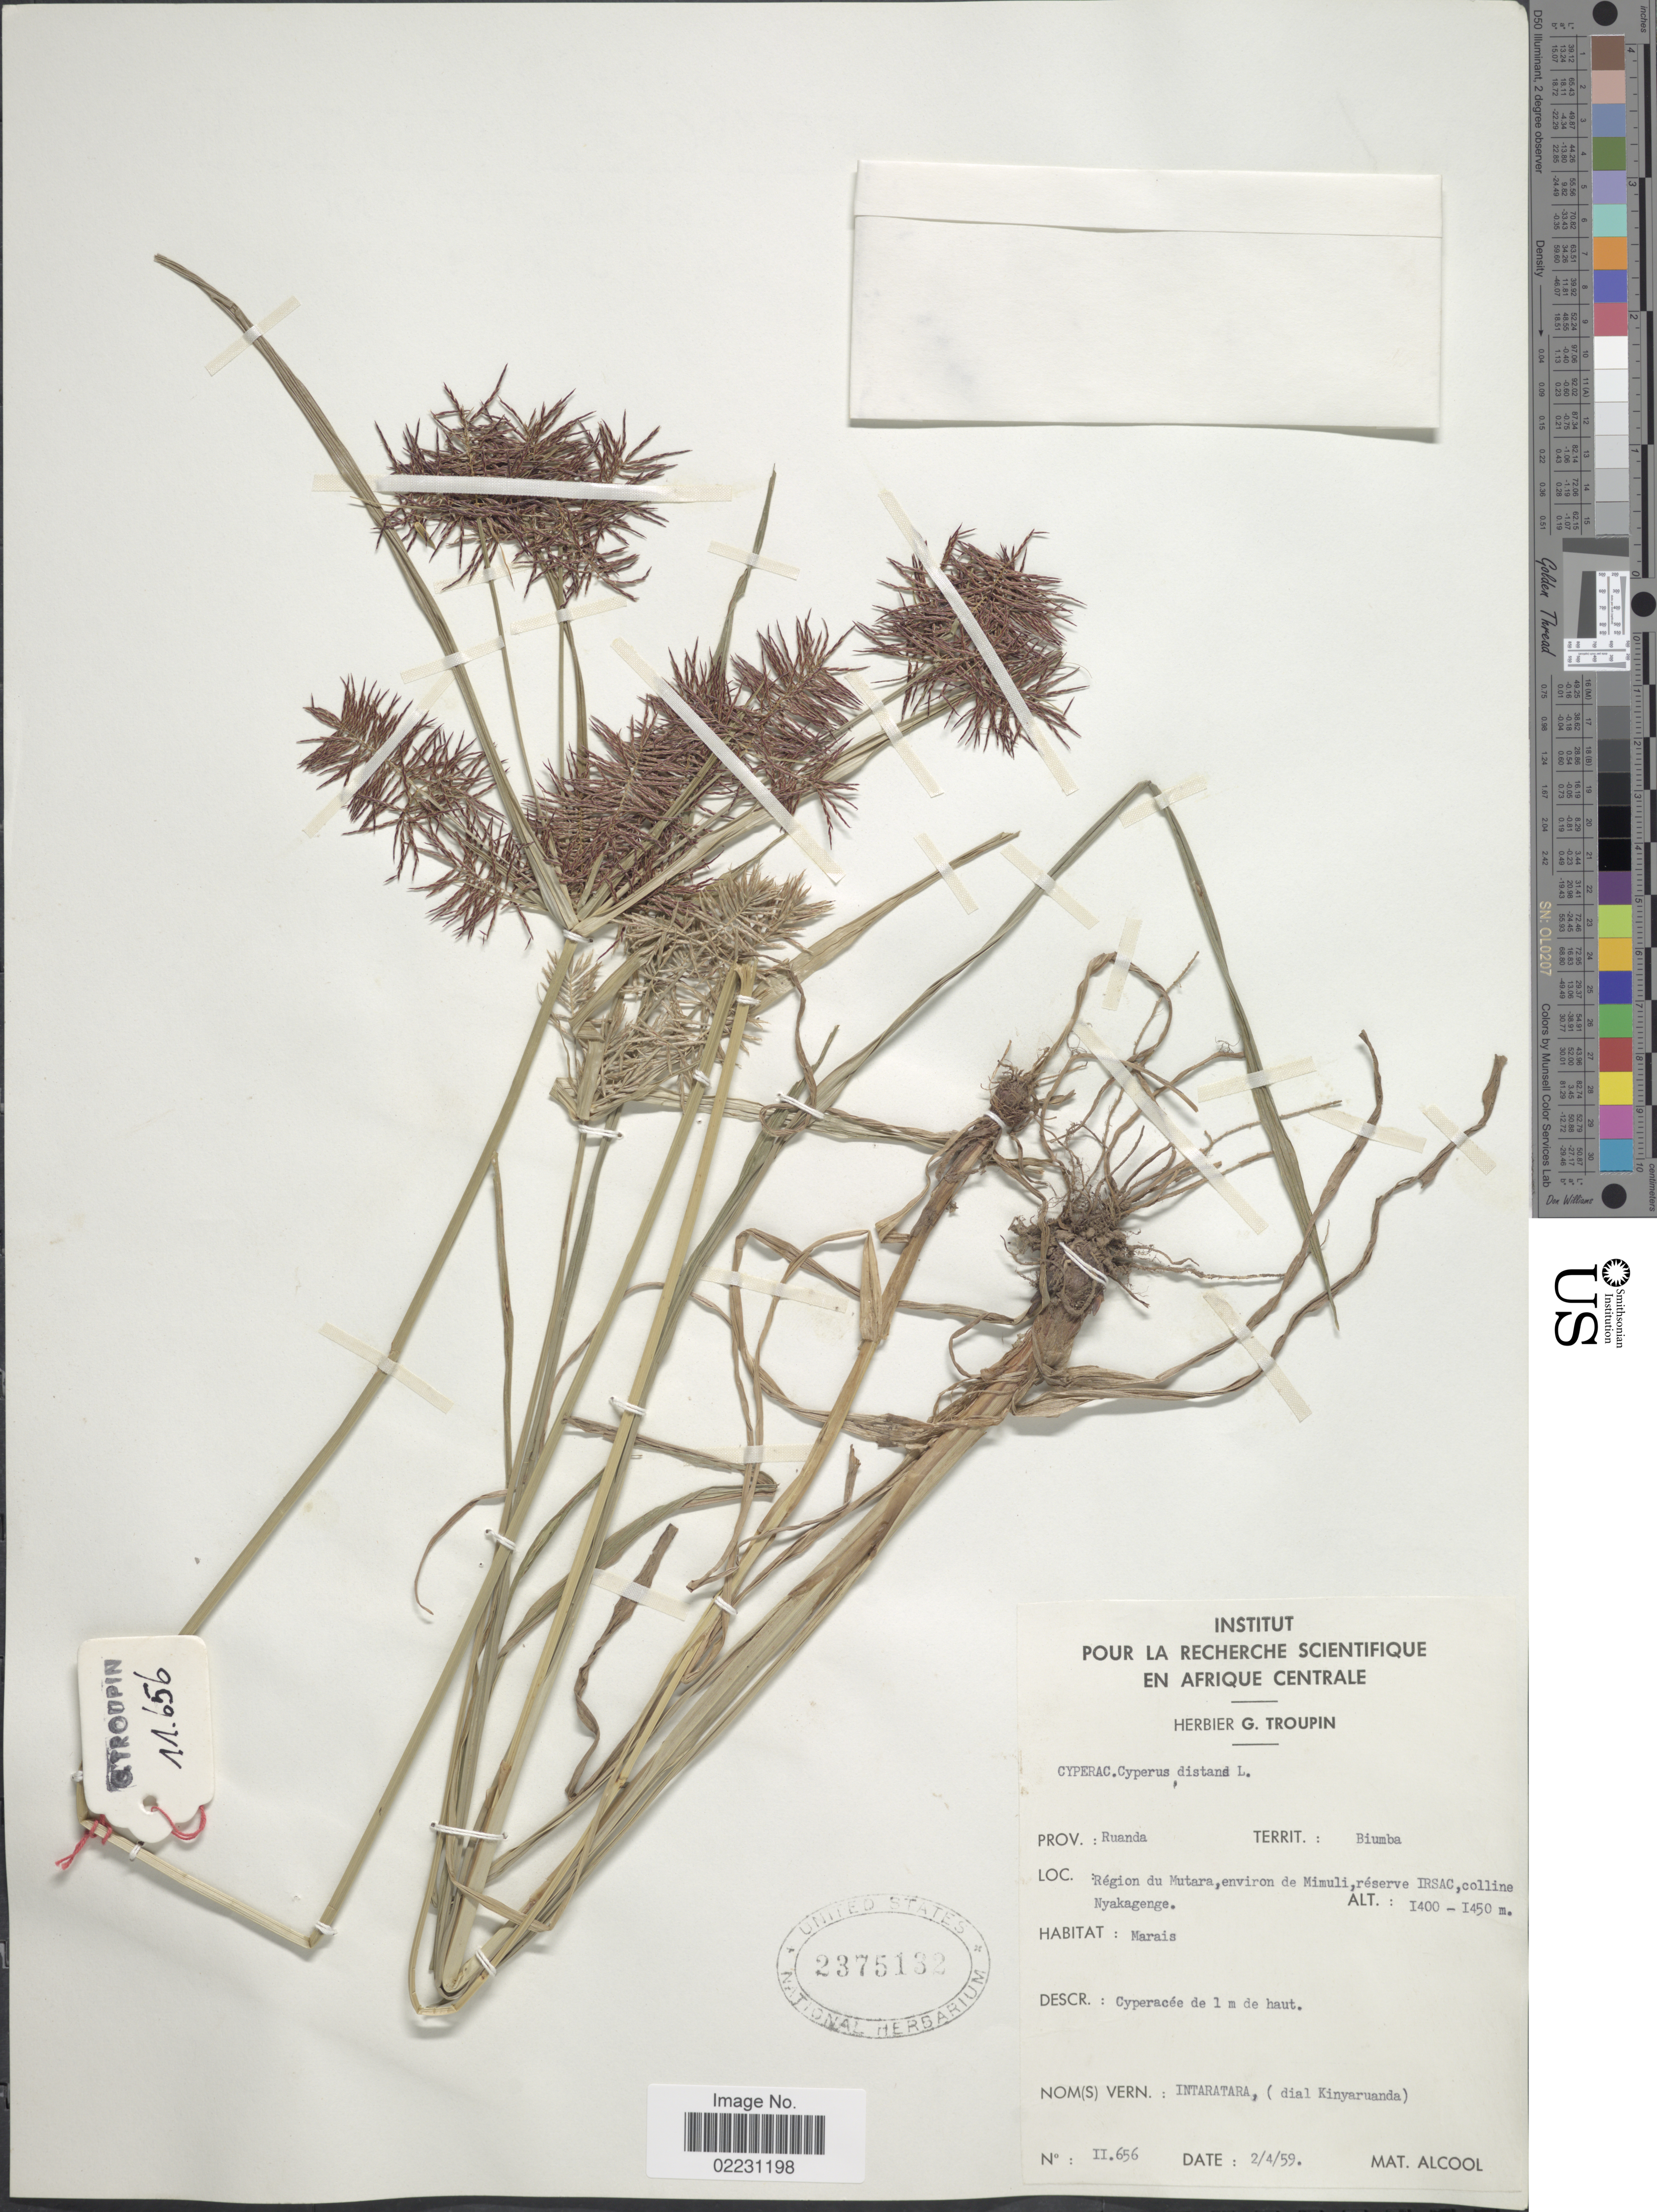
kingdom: Plantae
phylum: Tracheophyta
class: Liliopsida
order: Poales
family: Cyperaceae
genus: Cyperus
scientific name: Cyperus distans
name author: L. f.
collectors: M. Alcool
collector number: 11656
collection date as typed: Transcribed d/m/y: 2/4/59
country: Rwanda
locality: Ruanda. Territ.: Biumba. Region du Mutara, environ de Mimuli, reserve IRSAC, colline Nyakagenge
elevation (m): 1400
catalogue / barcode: US 2375132